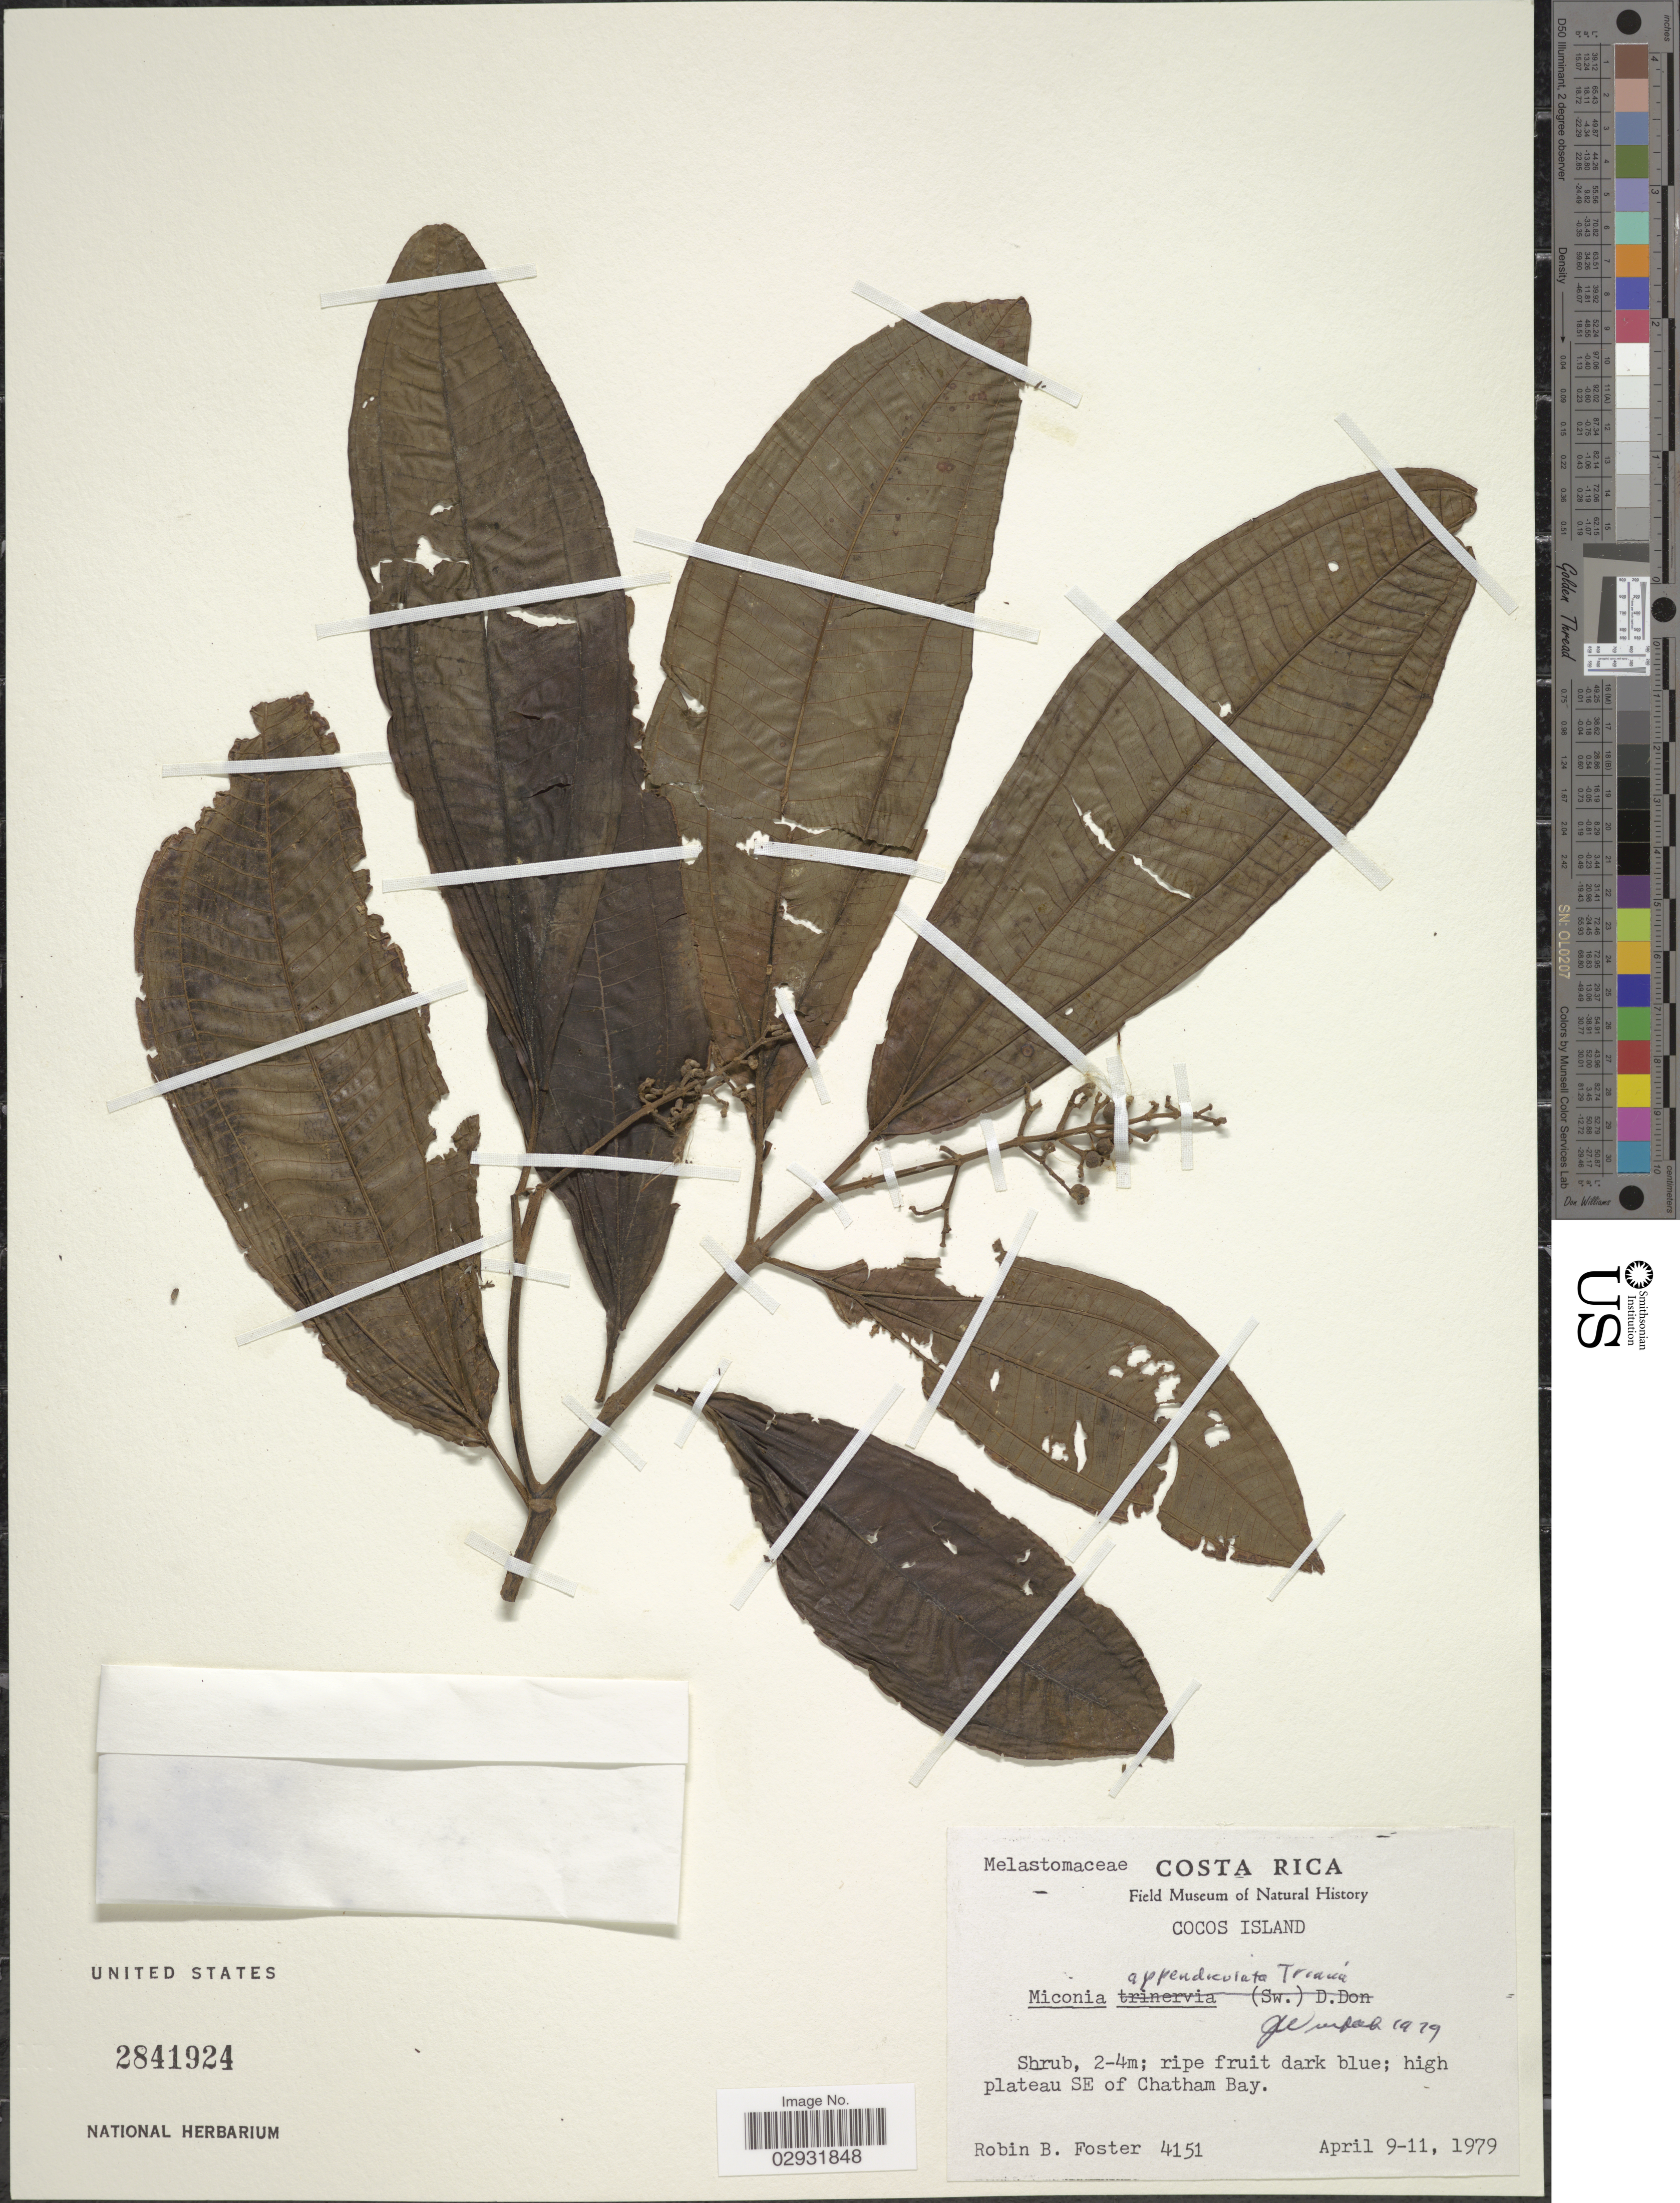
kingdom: Plantae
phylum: Tracheophyta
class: Magnoliopsida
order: Myrtales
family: Melastomataceae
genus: Miconia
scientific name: Miconia appendiculata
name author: Triana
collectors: R. B. Foster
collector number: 4151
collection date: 1979-04-09/1979-04-11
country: Costa Rica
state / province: Puntarenas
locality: Cocos Island. High plateau SE of Chatham Bay.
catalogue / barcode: US 2841924